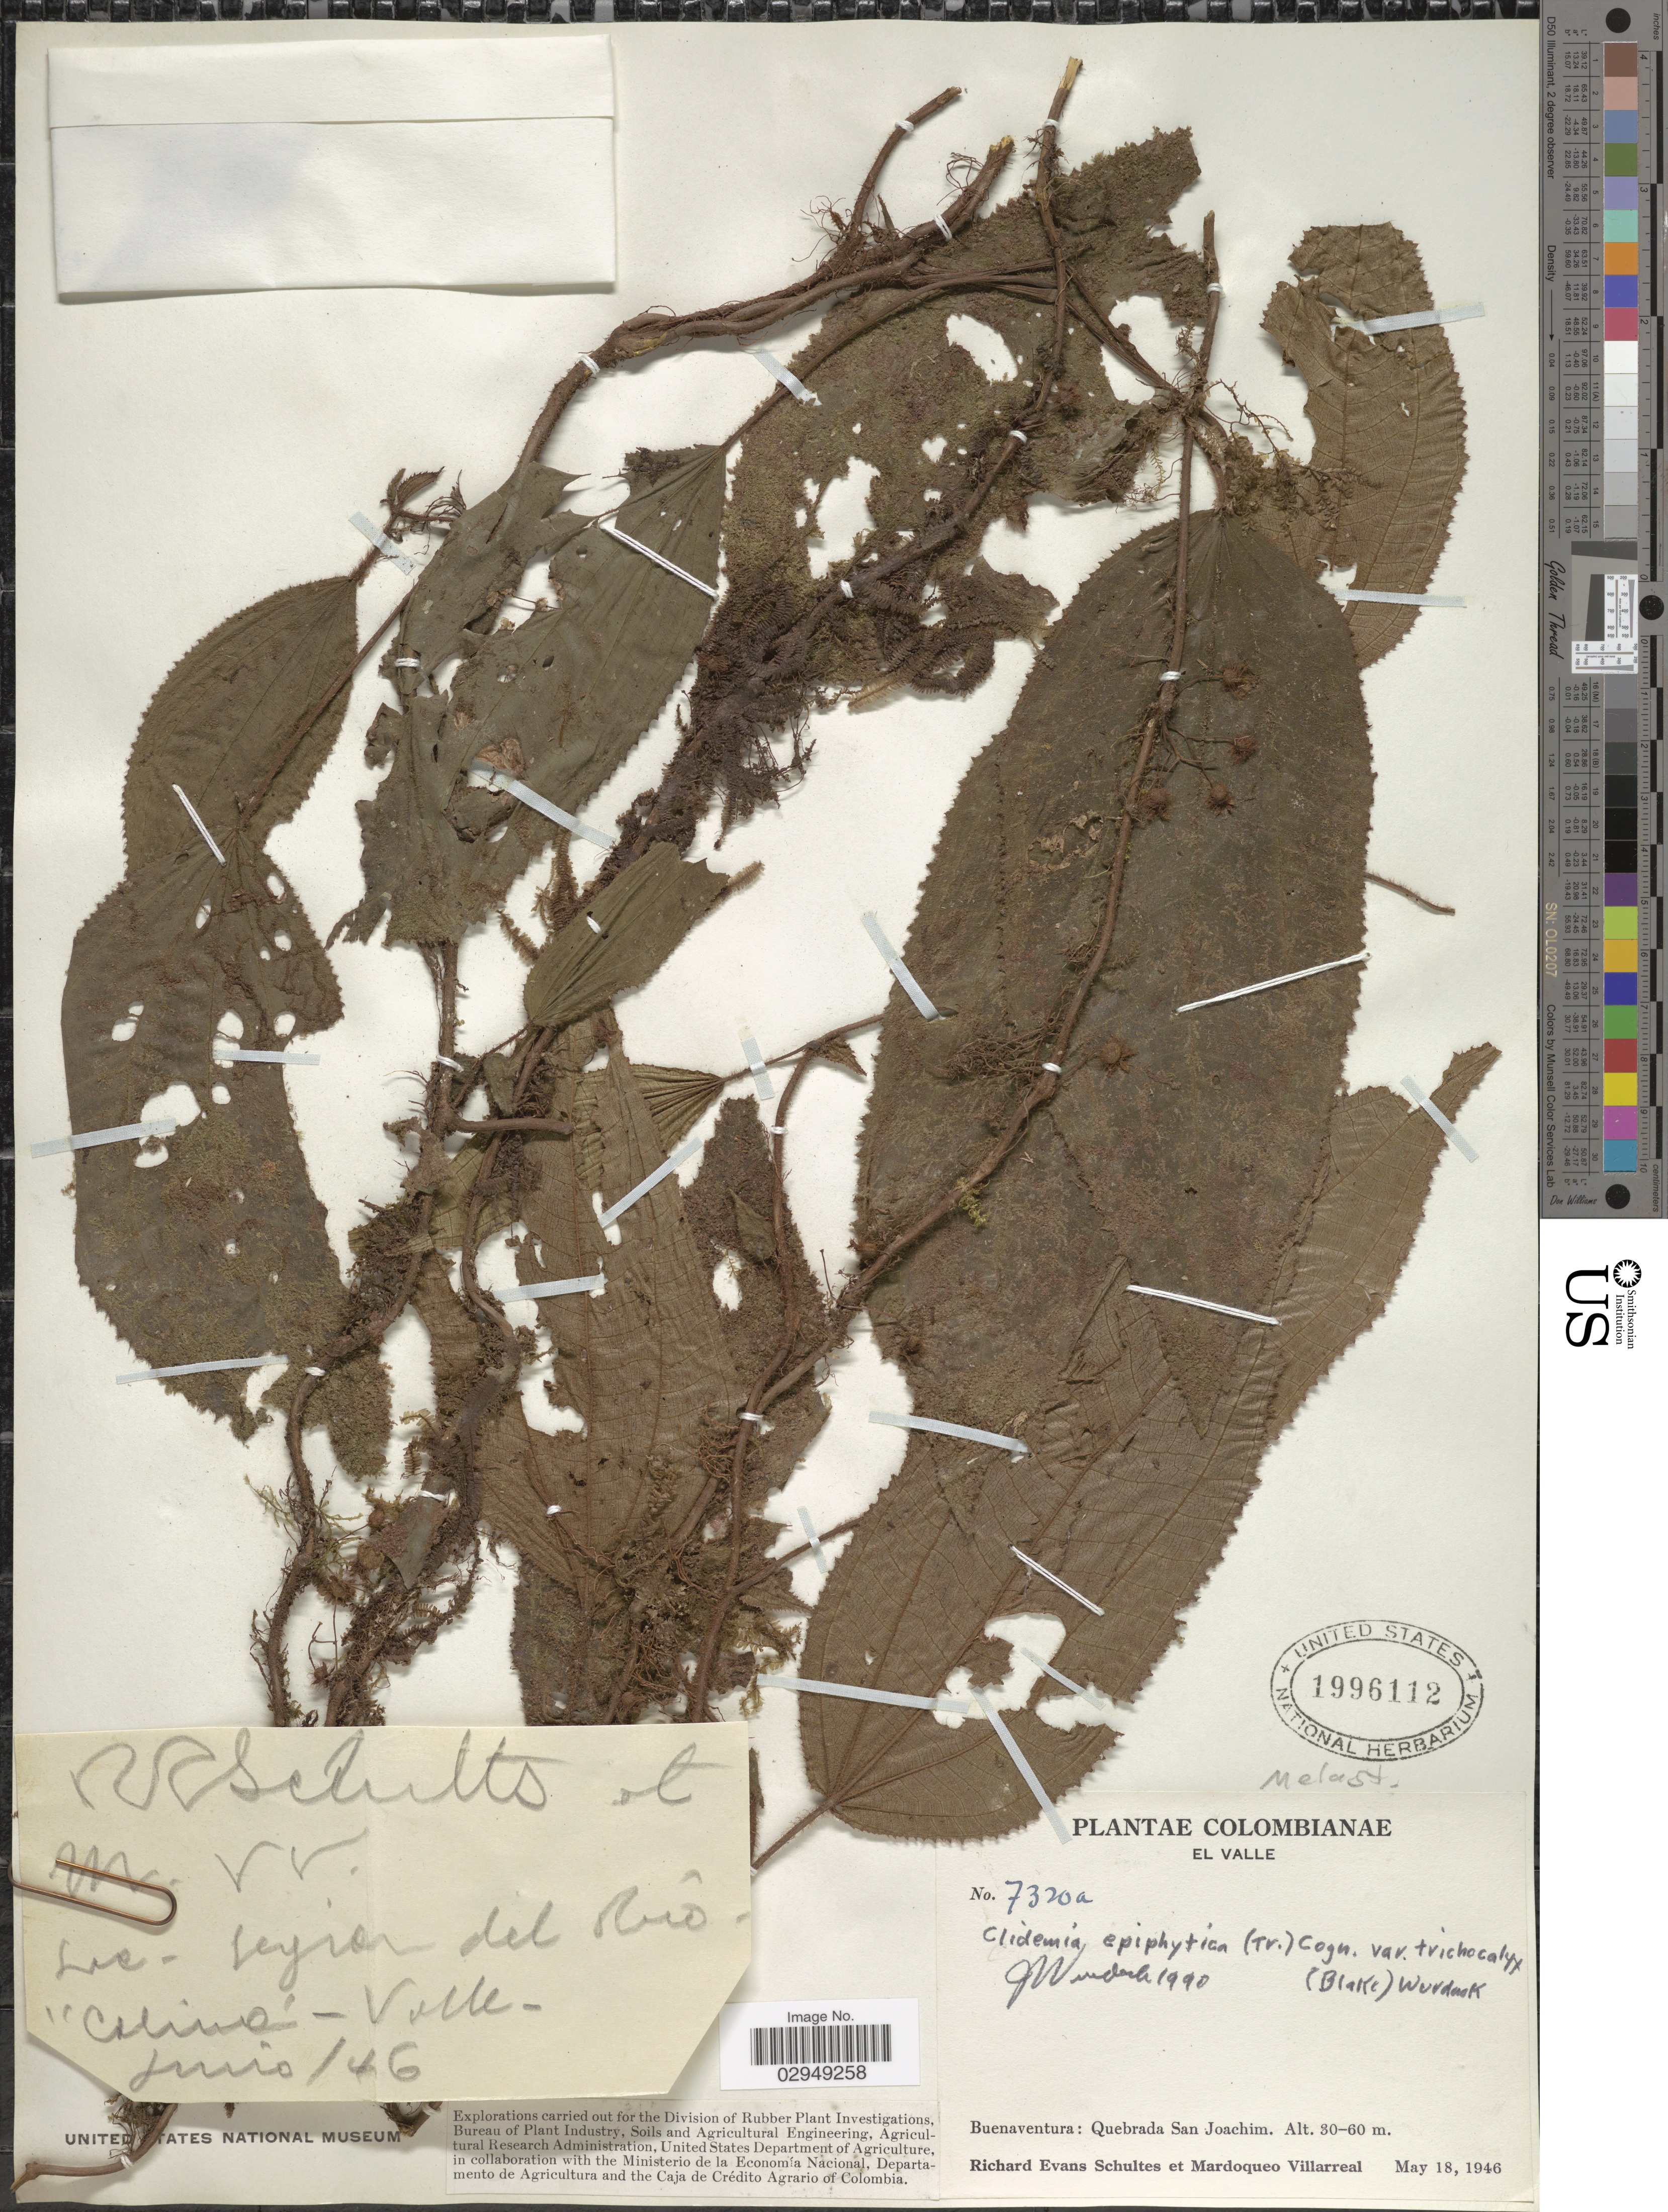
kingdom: Plantae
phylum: Tracheophyta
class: Magnoliopsida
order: Myrtales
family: Melastomataceae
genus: Clidemia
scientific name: Clidemia epiphytica var. trichocalyx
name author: (S.F. Blake) Wurdack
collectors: R. E. Schultes & M. Villareal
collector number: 7320a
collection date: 1946-05-18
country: Colombia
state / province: Valle del Cauca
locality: El Valle, Buenaventura, Quebrada San Joachim.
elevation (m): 30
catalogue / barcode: US 1996112